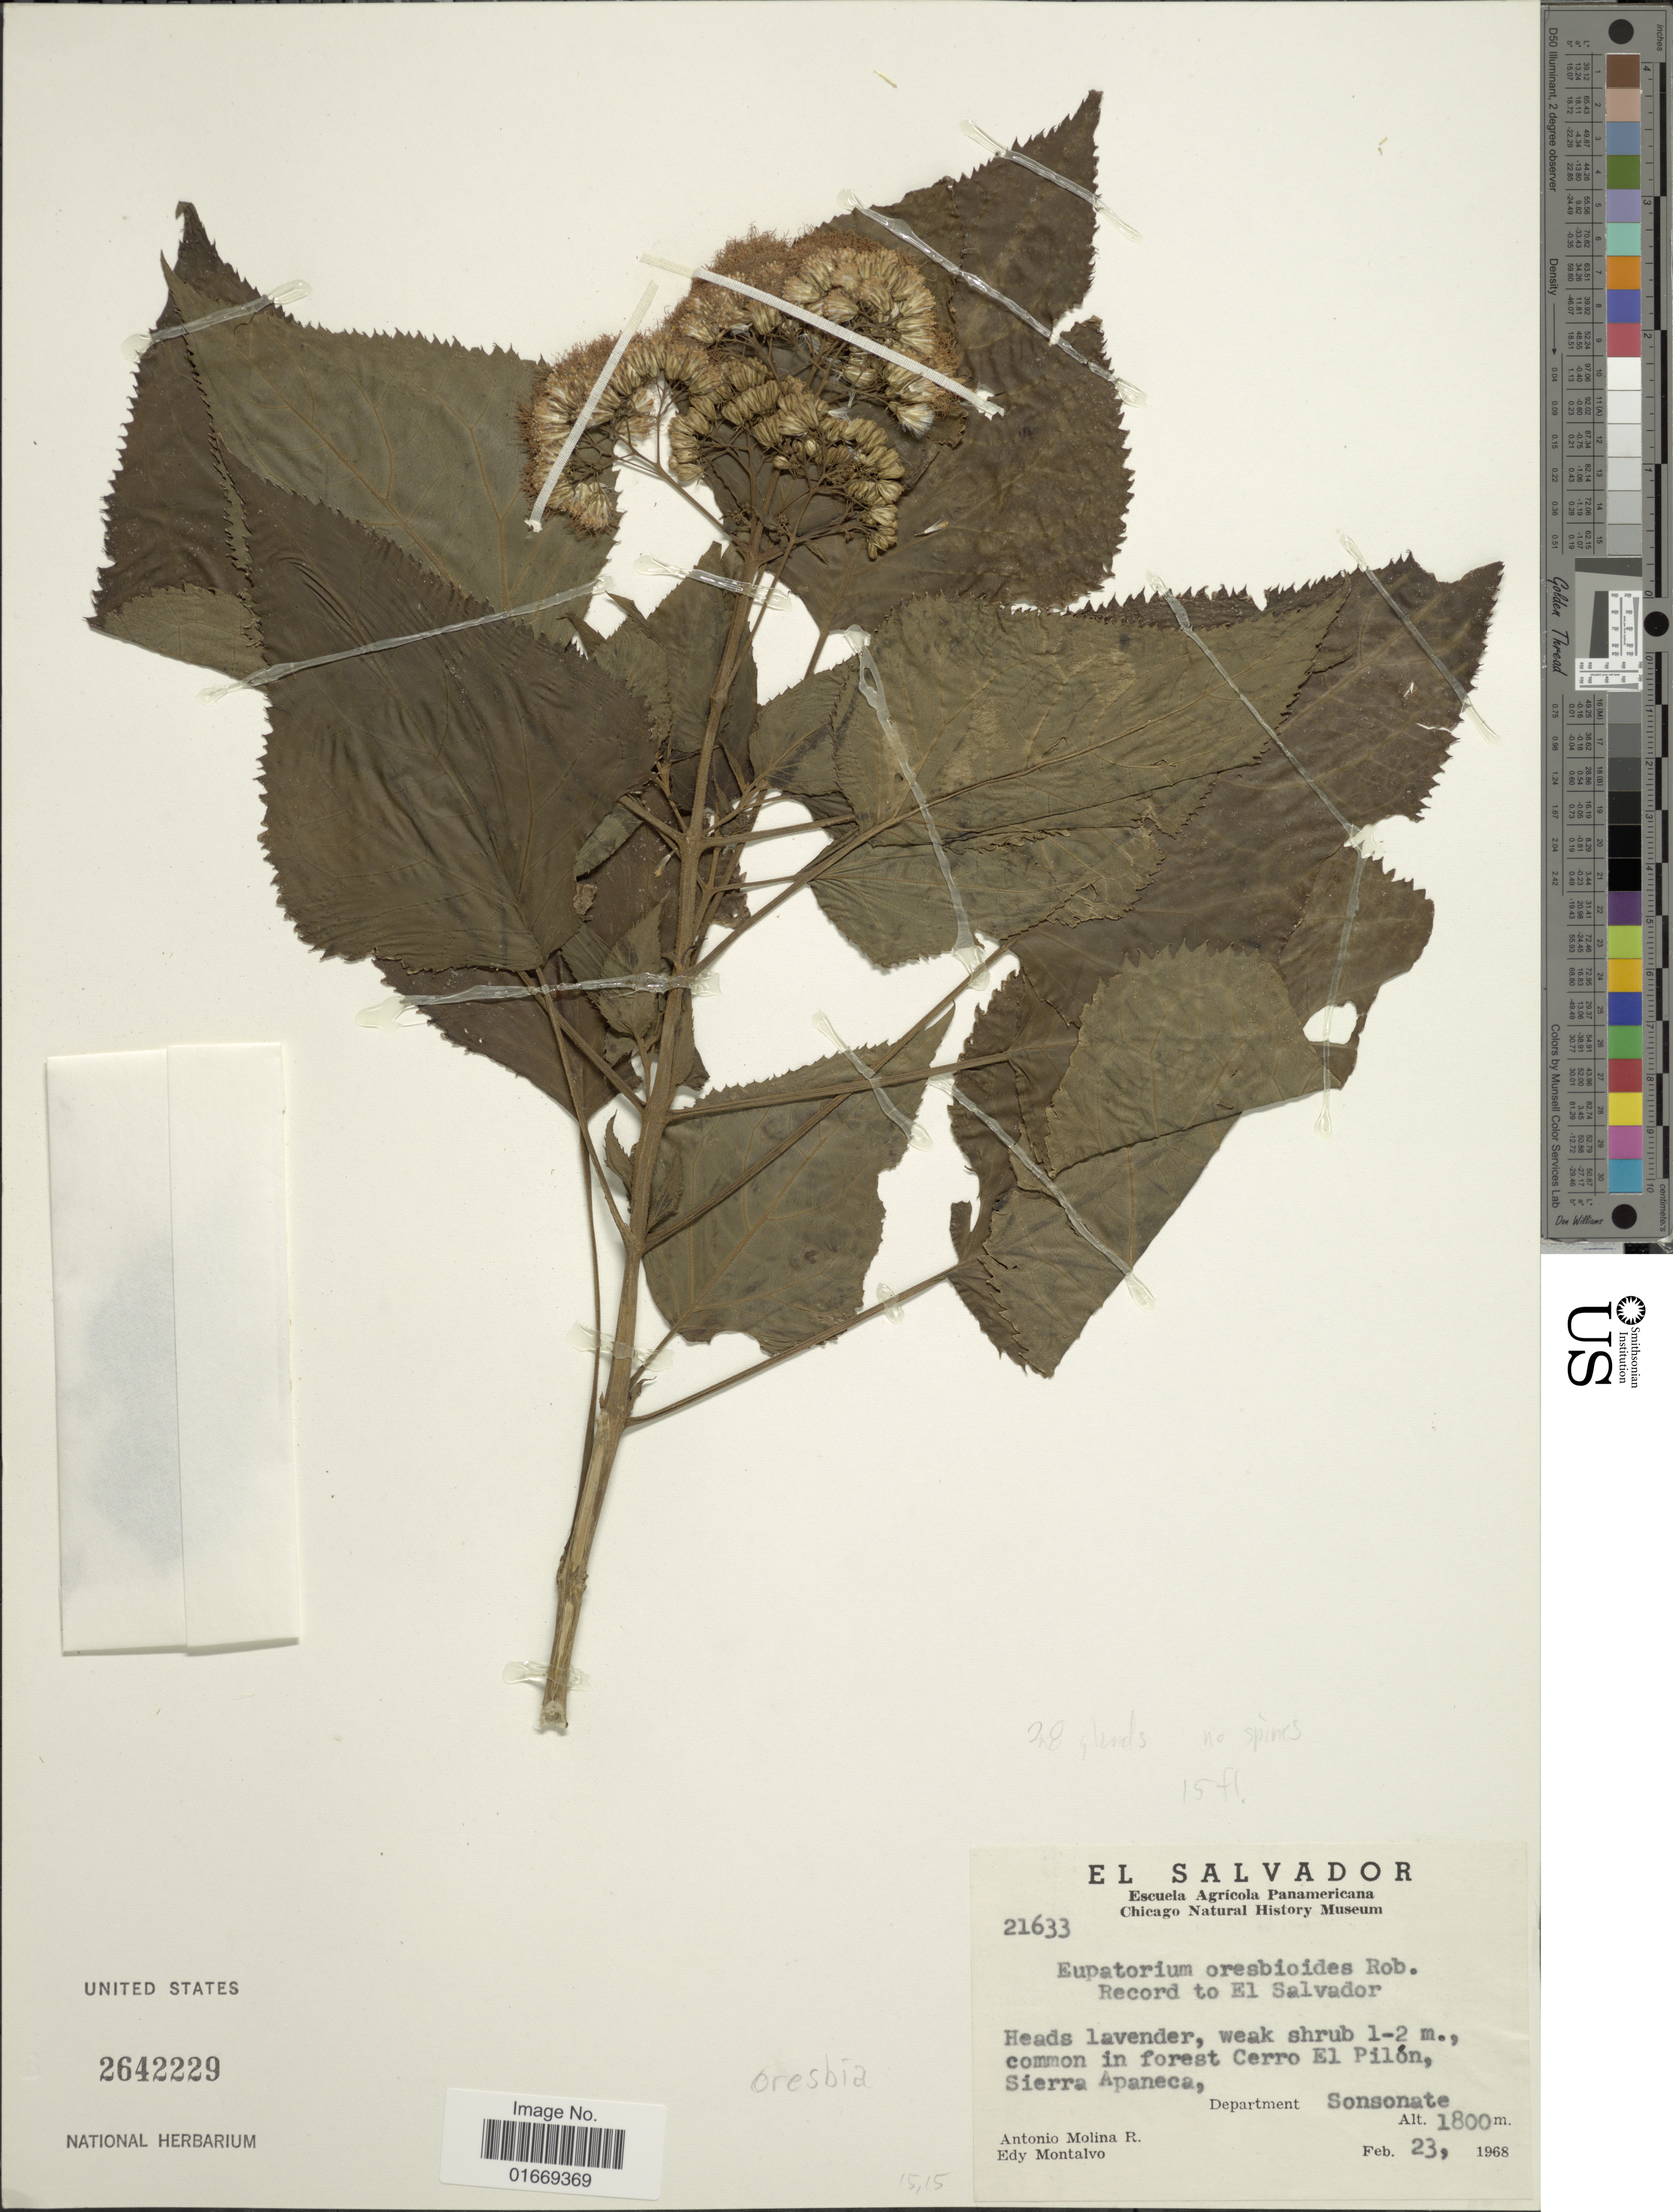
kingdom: Plantae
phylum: Tracheophyta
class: Magnoliopsida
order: Asterales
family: Asteraceae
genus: Bartlettina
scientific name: Bartlettina oresbia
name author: (B.L. Rob.) R.M. King & H. Rob.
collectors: A. Molina R. & E. A. Montalvo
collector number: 21633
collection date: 1968-02-23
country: El Salvador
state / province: Sonsonate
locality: Common in forest Cerro El Pilón, Sierra Apaneca, Department Sonsonate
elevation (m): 1800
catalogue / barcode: US 2642229